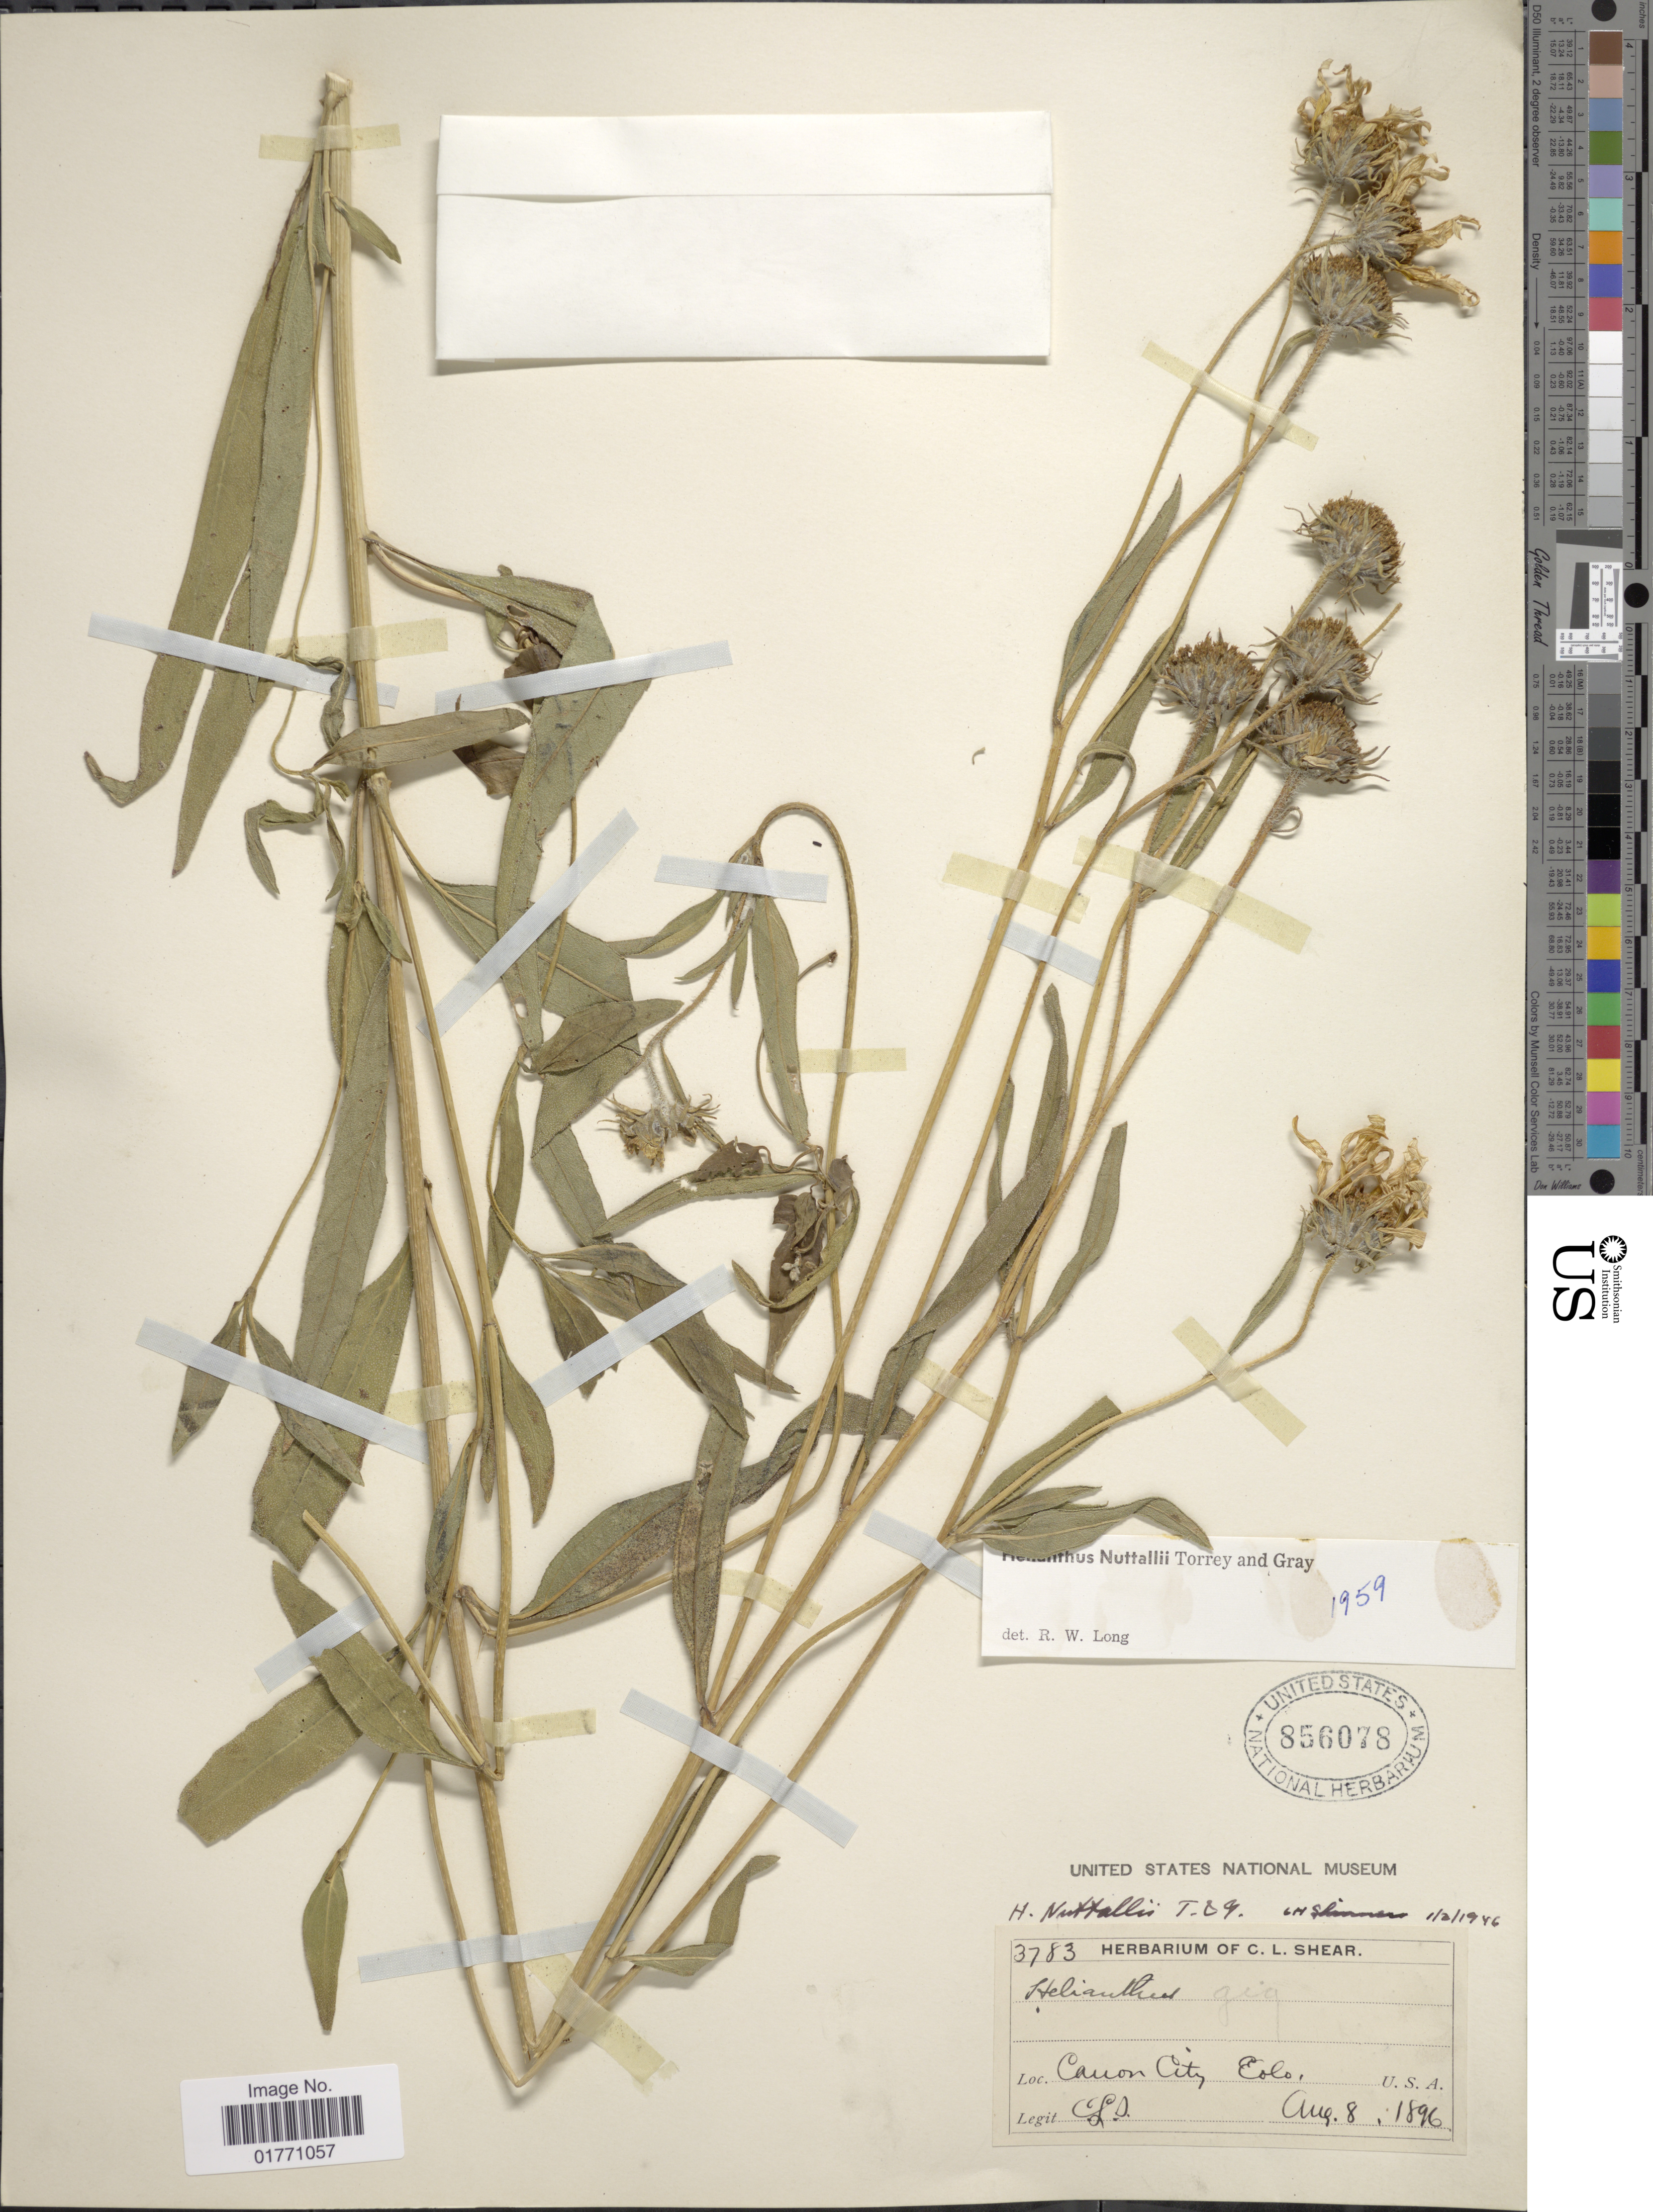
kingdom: Plantae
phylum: Tracheophyta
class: Magnoliopsida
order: Asterales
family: Asteraceae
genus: Helianthus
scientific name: Helianthus nuttallii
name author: Torr. & A. Gray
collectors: C. L. Shear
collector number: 3783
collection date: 1896-08-08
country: United States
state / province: Colorado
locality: Canon City.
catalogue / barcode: US 856078